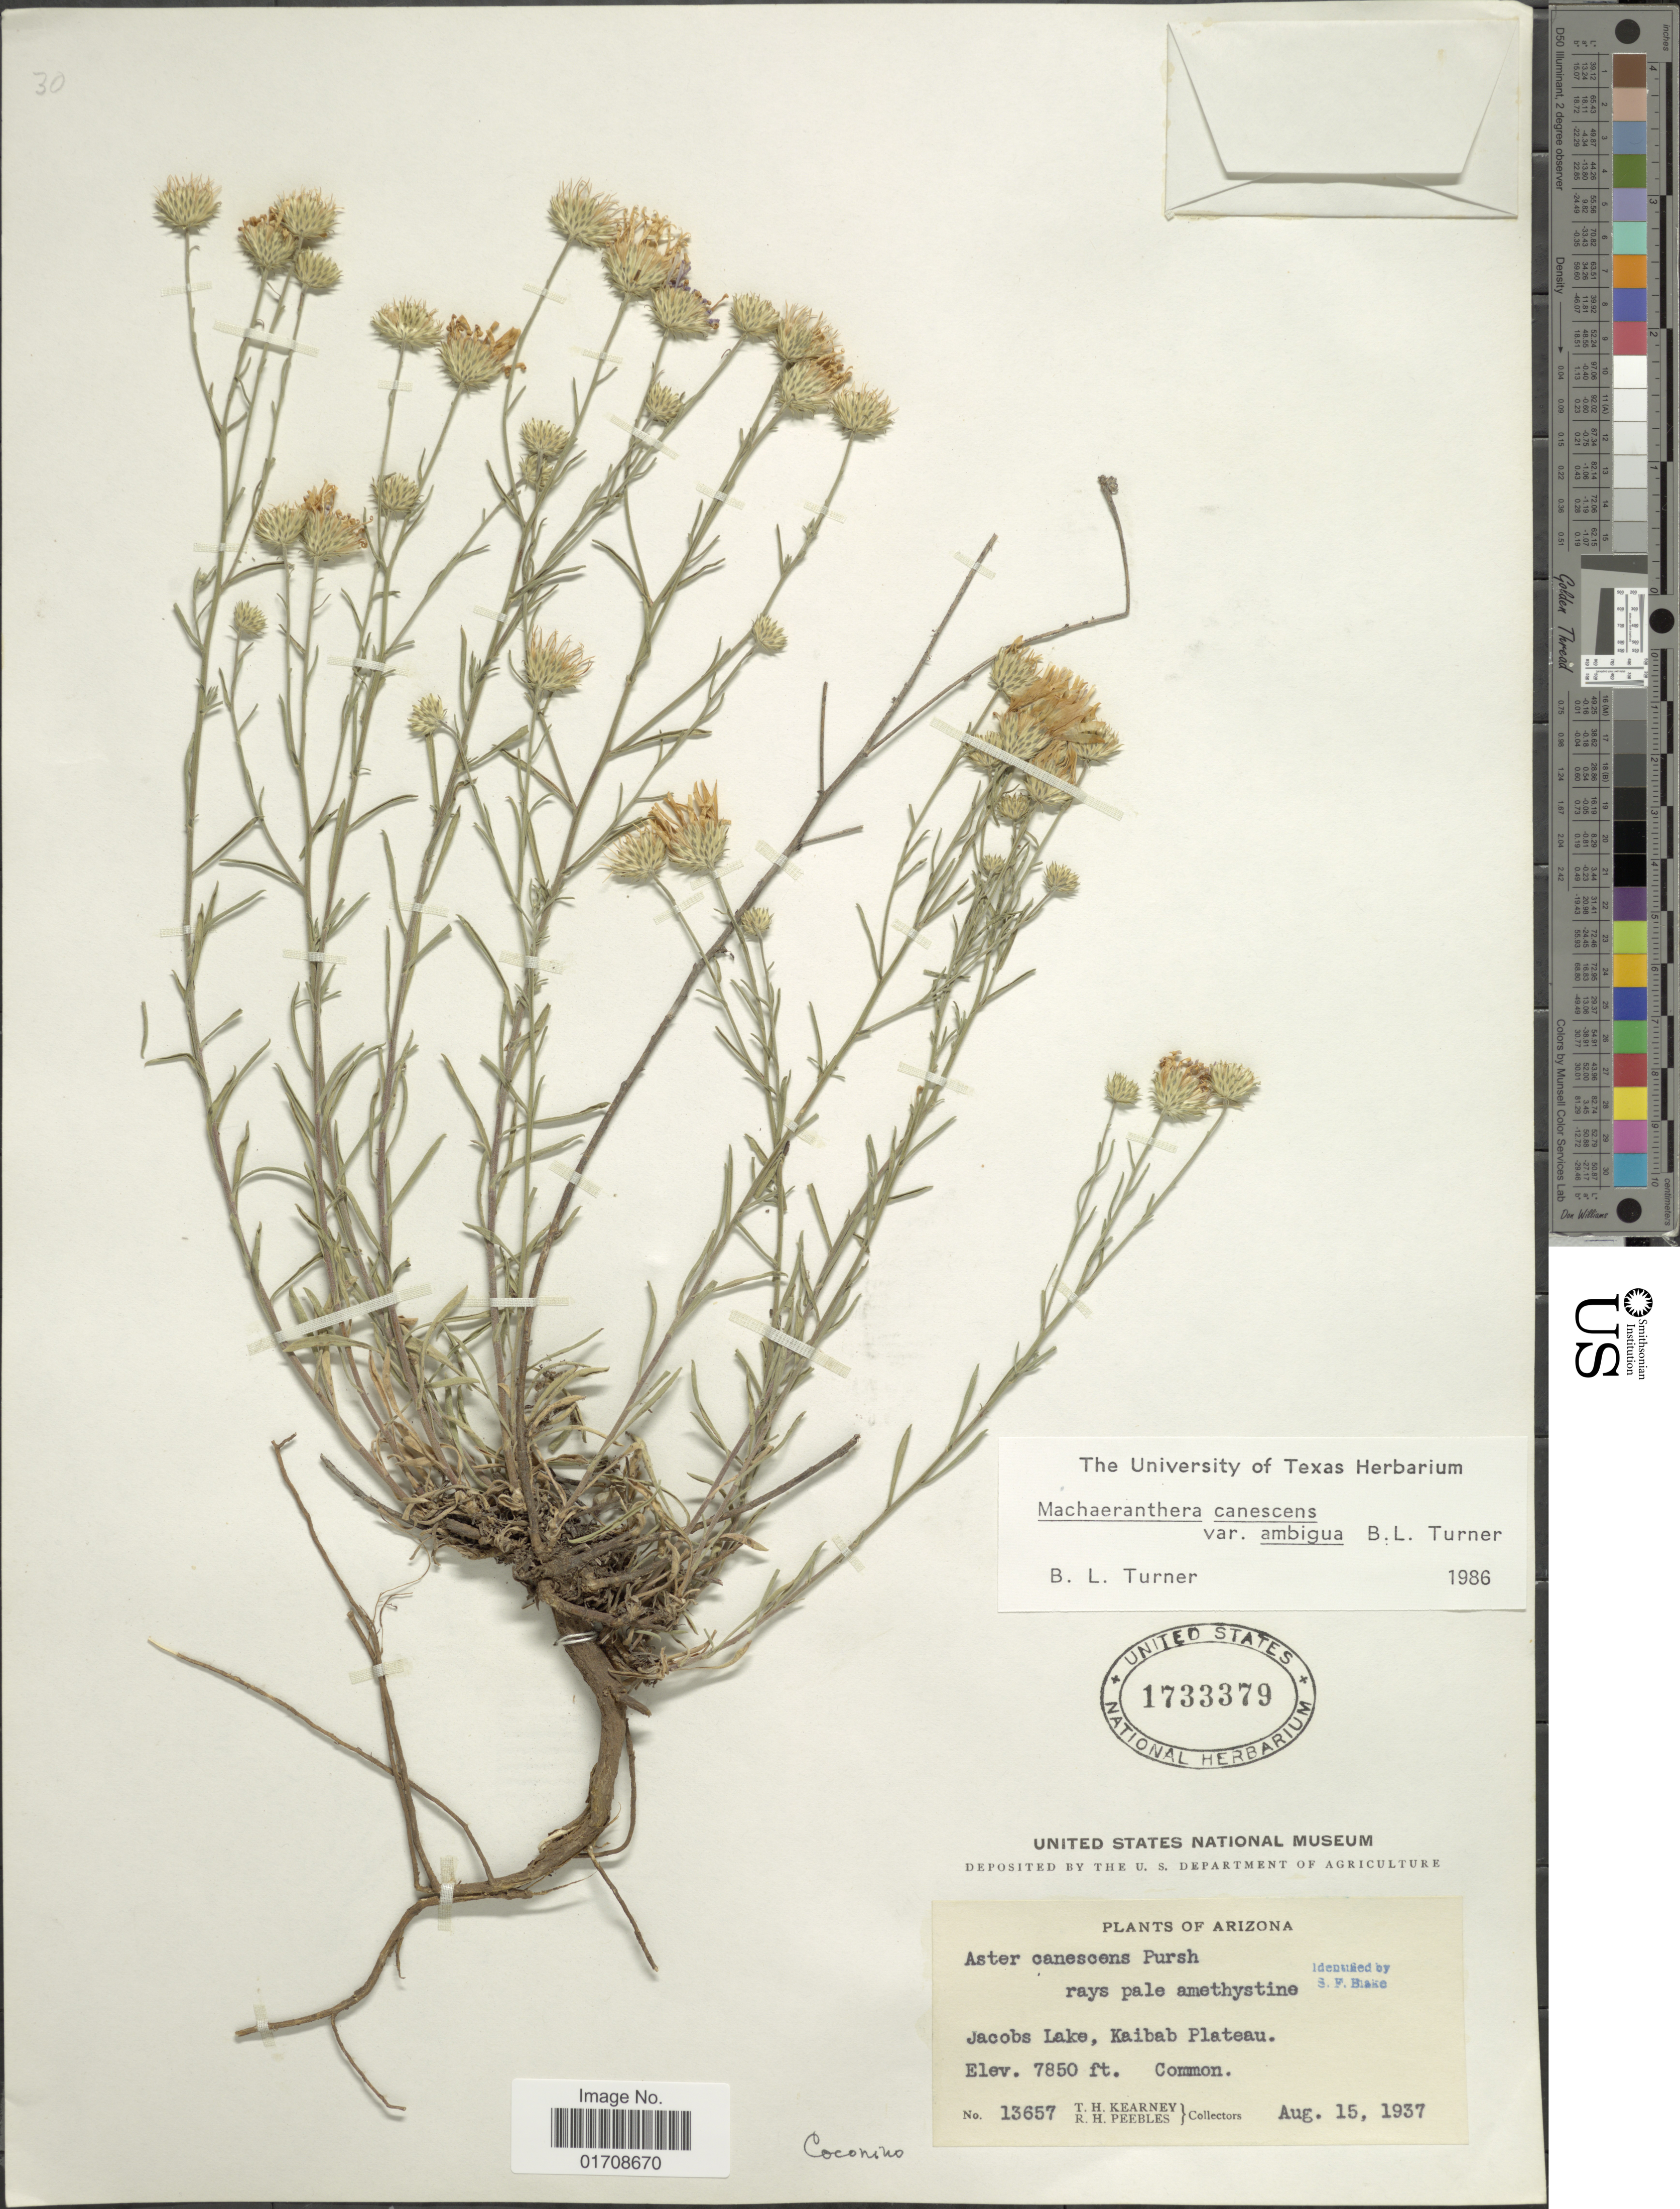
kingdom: Plantae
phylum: Tracheophyta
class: Magnoliopsida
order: Asterales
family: Asteraceae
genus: Machaeranthera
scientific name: Machaeranthera canescens var. ambigua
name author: (B.L. Turner) B.L. Turner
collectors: T. H. Kearney & R. H. Peebles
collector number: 13657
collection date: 1937-08-15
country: United States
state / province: Arizona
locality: Jacobs Lake, Kaibab Plateau, Coconino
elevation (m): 2393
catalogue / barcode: US 1733379